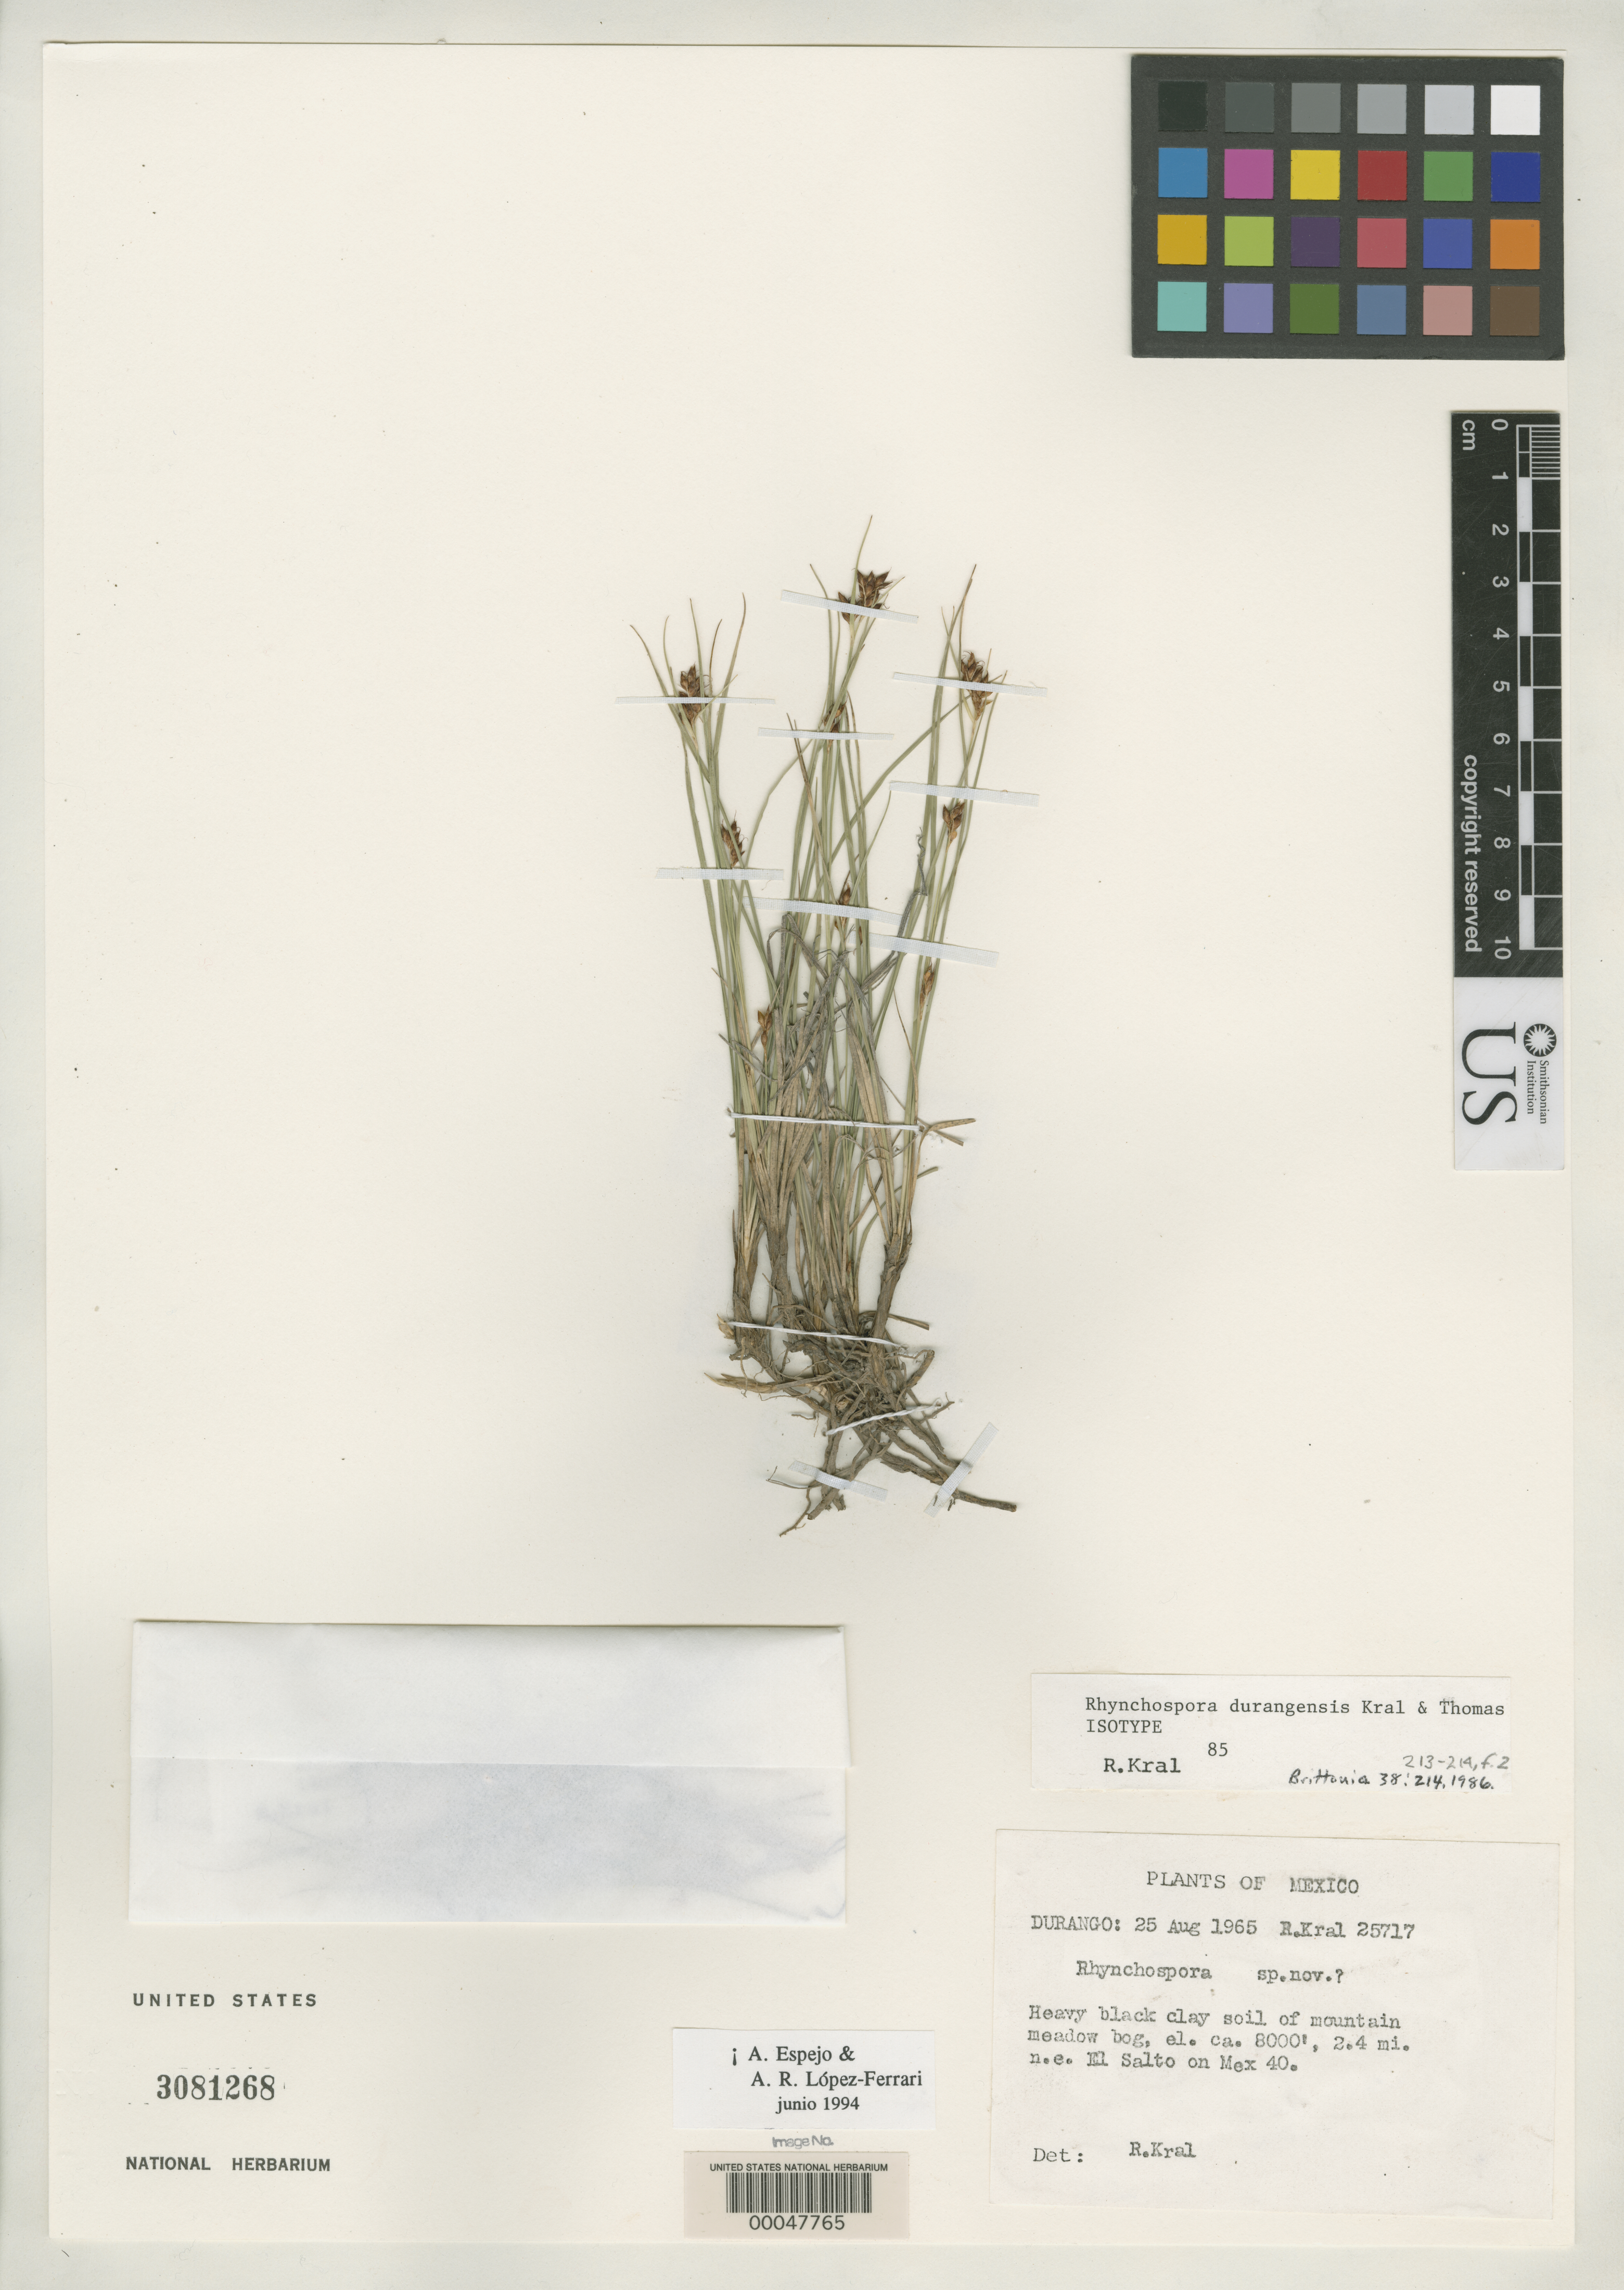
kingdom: Plantae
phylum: Tracheophyta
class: Liliopsida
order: Poales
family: Cyperaceae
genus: Rhynchospora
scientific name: Rhynchospora durangensis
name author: Kral & W.W. Thomas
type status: Isotype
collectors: R. Kral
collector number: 25717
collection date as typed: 25 Aug 1965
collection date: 1965-08-25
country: Mexico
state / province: Durango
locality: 2.4 mi. SE of El Salto on Mex. 40.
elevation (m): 2438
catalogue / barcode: US 3081268